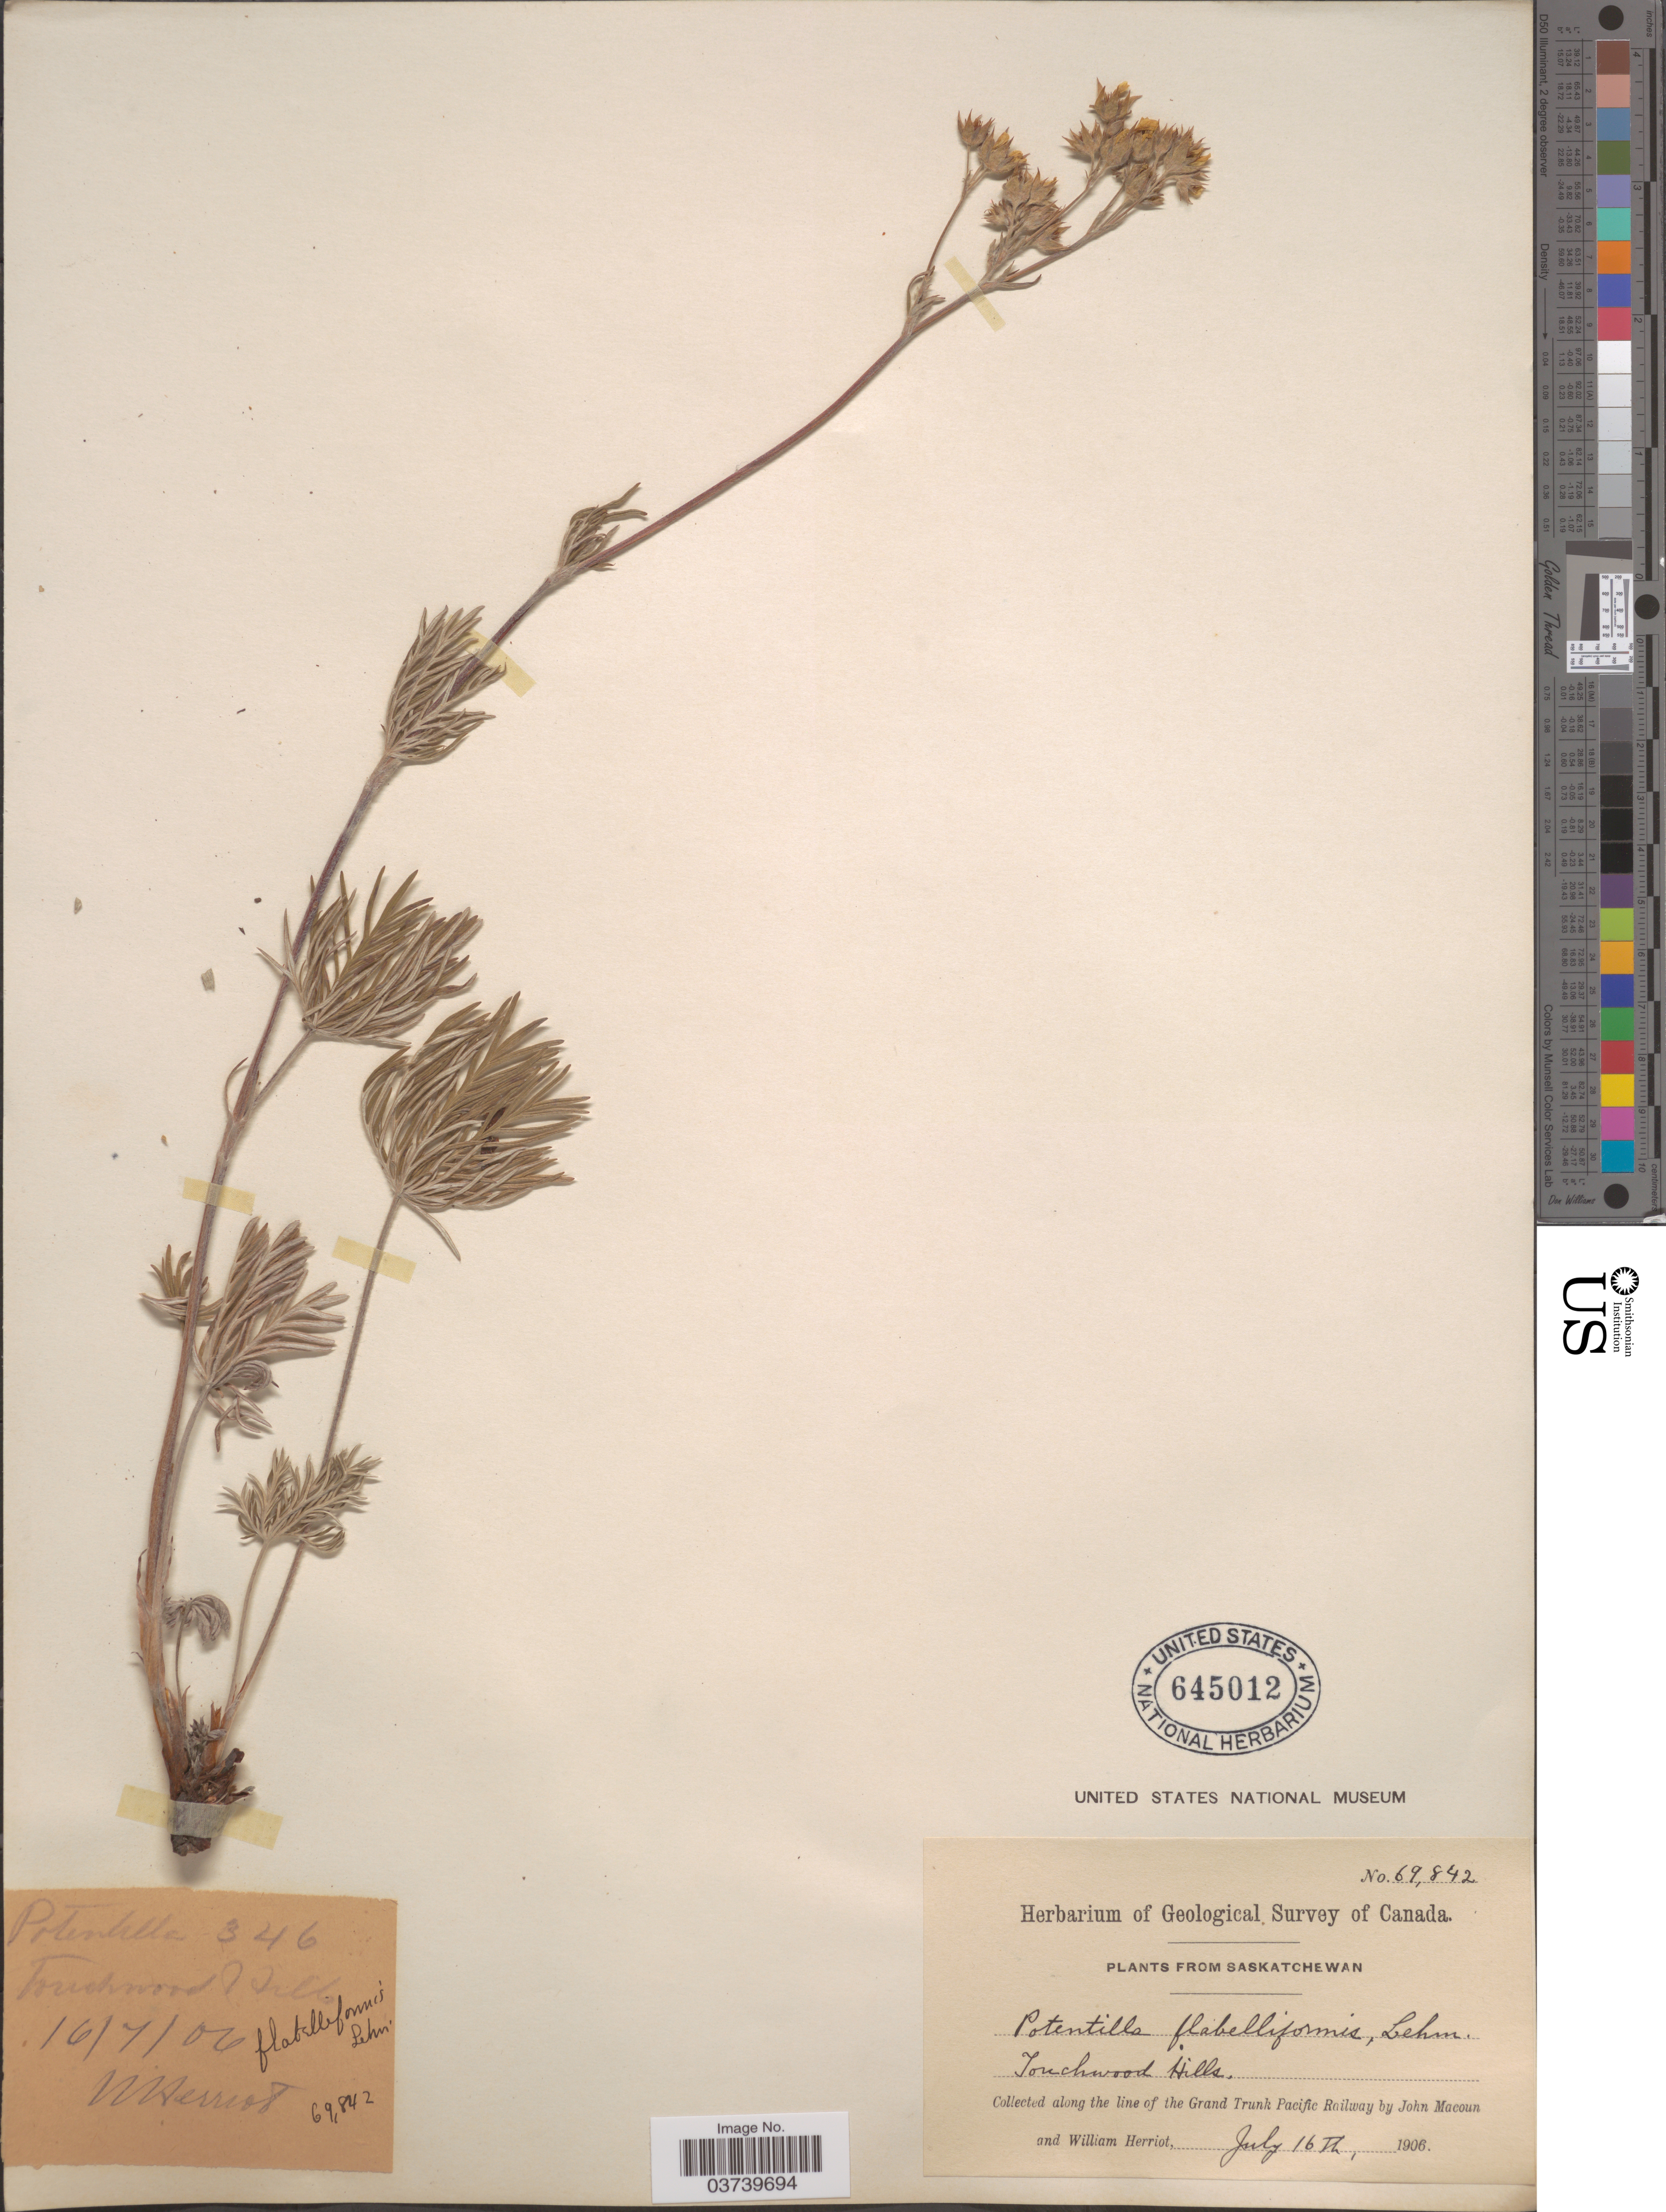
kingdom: Plantae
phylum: Tracheophyta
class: Magnoliopsida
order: Rosales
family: Rosaceae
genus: Potentilla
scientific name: Potentilla gracilis var. flabelliformis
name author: (Lehm.) Nutt.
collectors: J. Macoun & W. Herriot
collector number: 69842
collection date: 1906-07-16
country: Canada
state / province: Saskatchewan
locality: Touchwood Hills. Along the line of the Grand Trunk Pacific Railway.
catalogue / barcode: US 645012